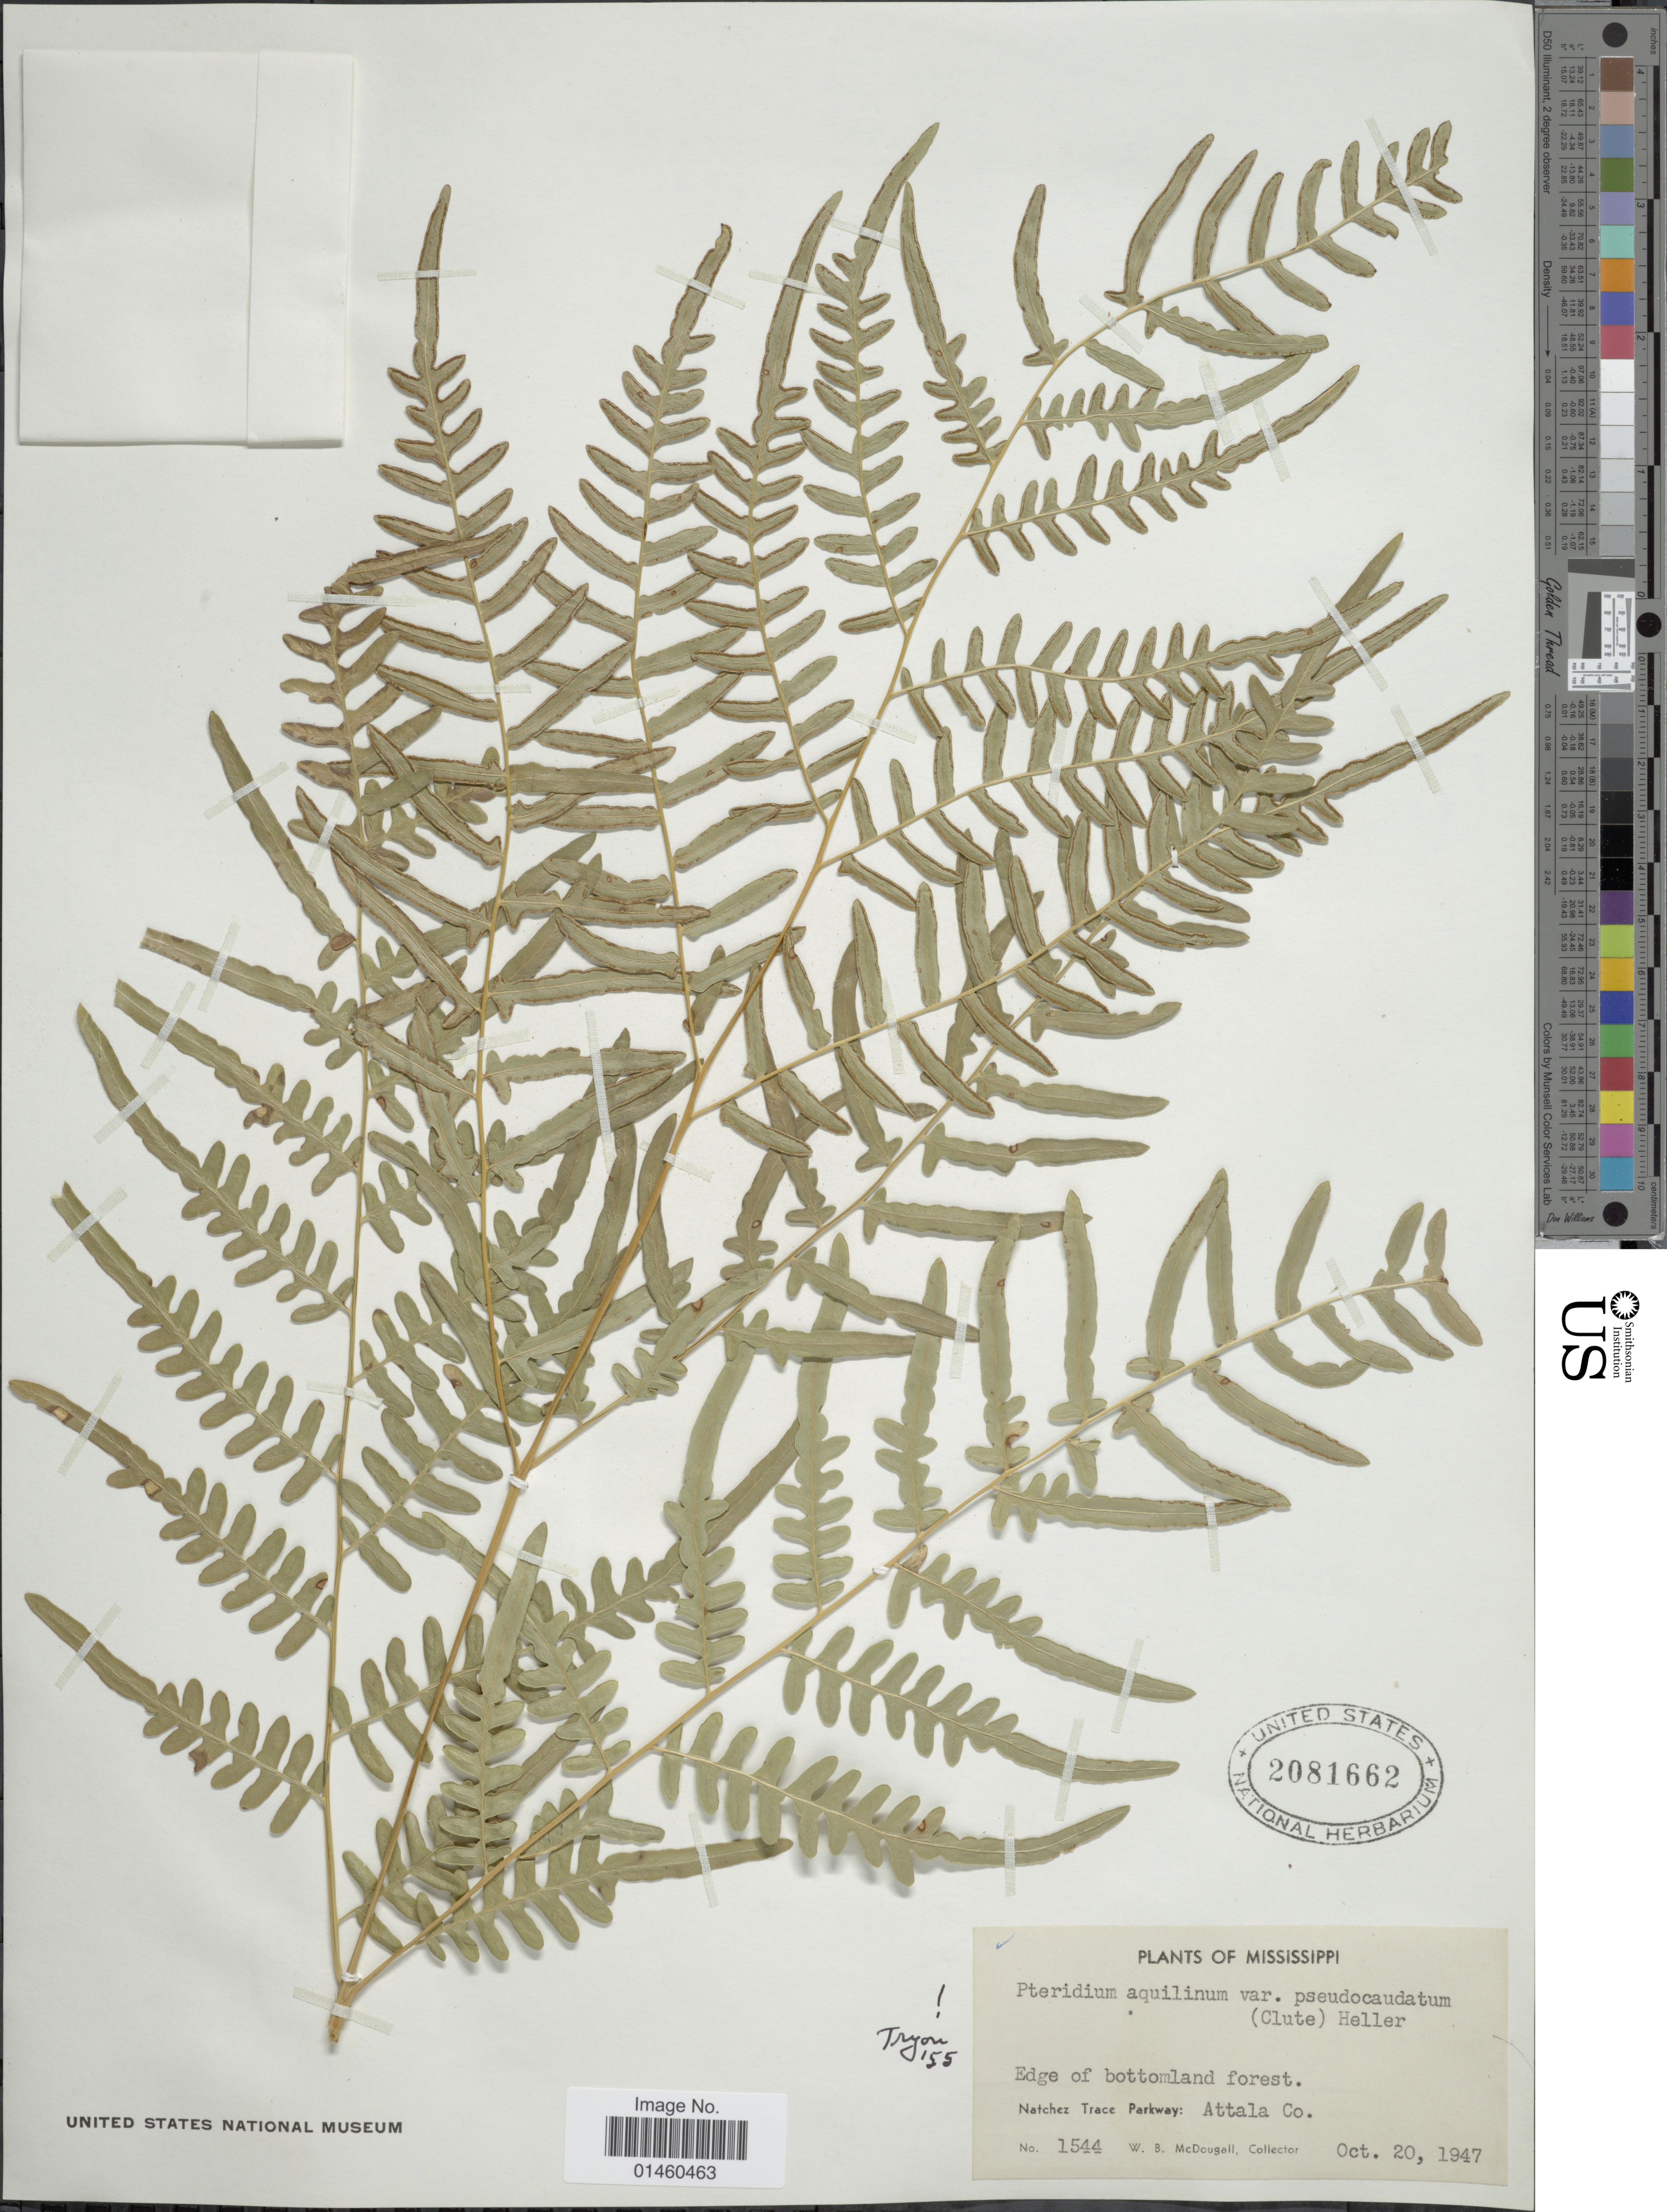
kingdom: Plantae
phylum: Tracheophyta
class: Polypodiopsida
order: Polypodiales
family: Dennstaedtiaceae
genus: Pteridium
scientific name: Pteridium aquilinum var. pseudocaudatum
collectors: W. B. McDougall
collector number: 1544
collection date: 1947-10-20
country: United States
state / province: Mississippi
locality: Edge of bottomland forest, Natchez Trace Parkway: Attala Co.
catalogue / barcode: US 2081662